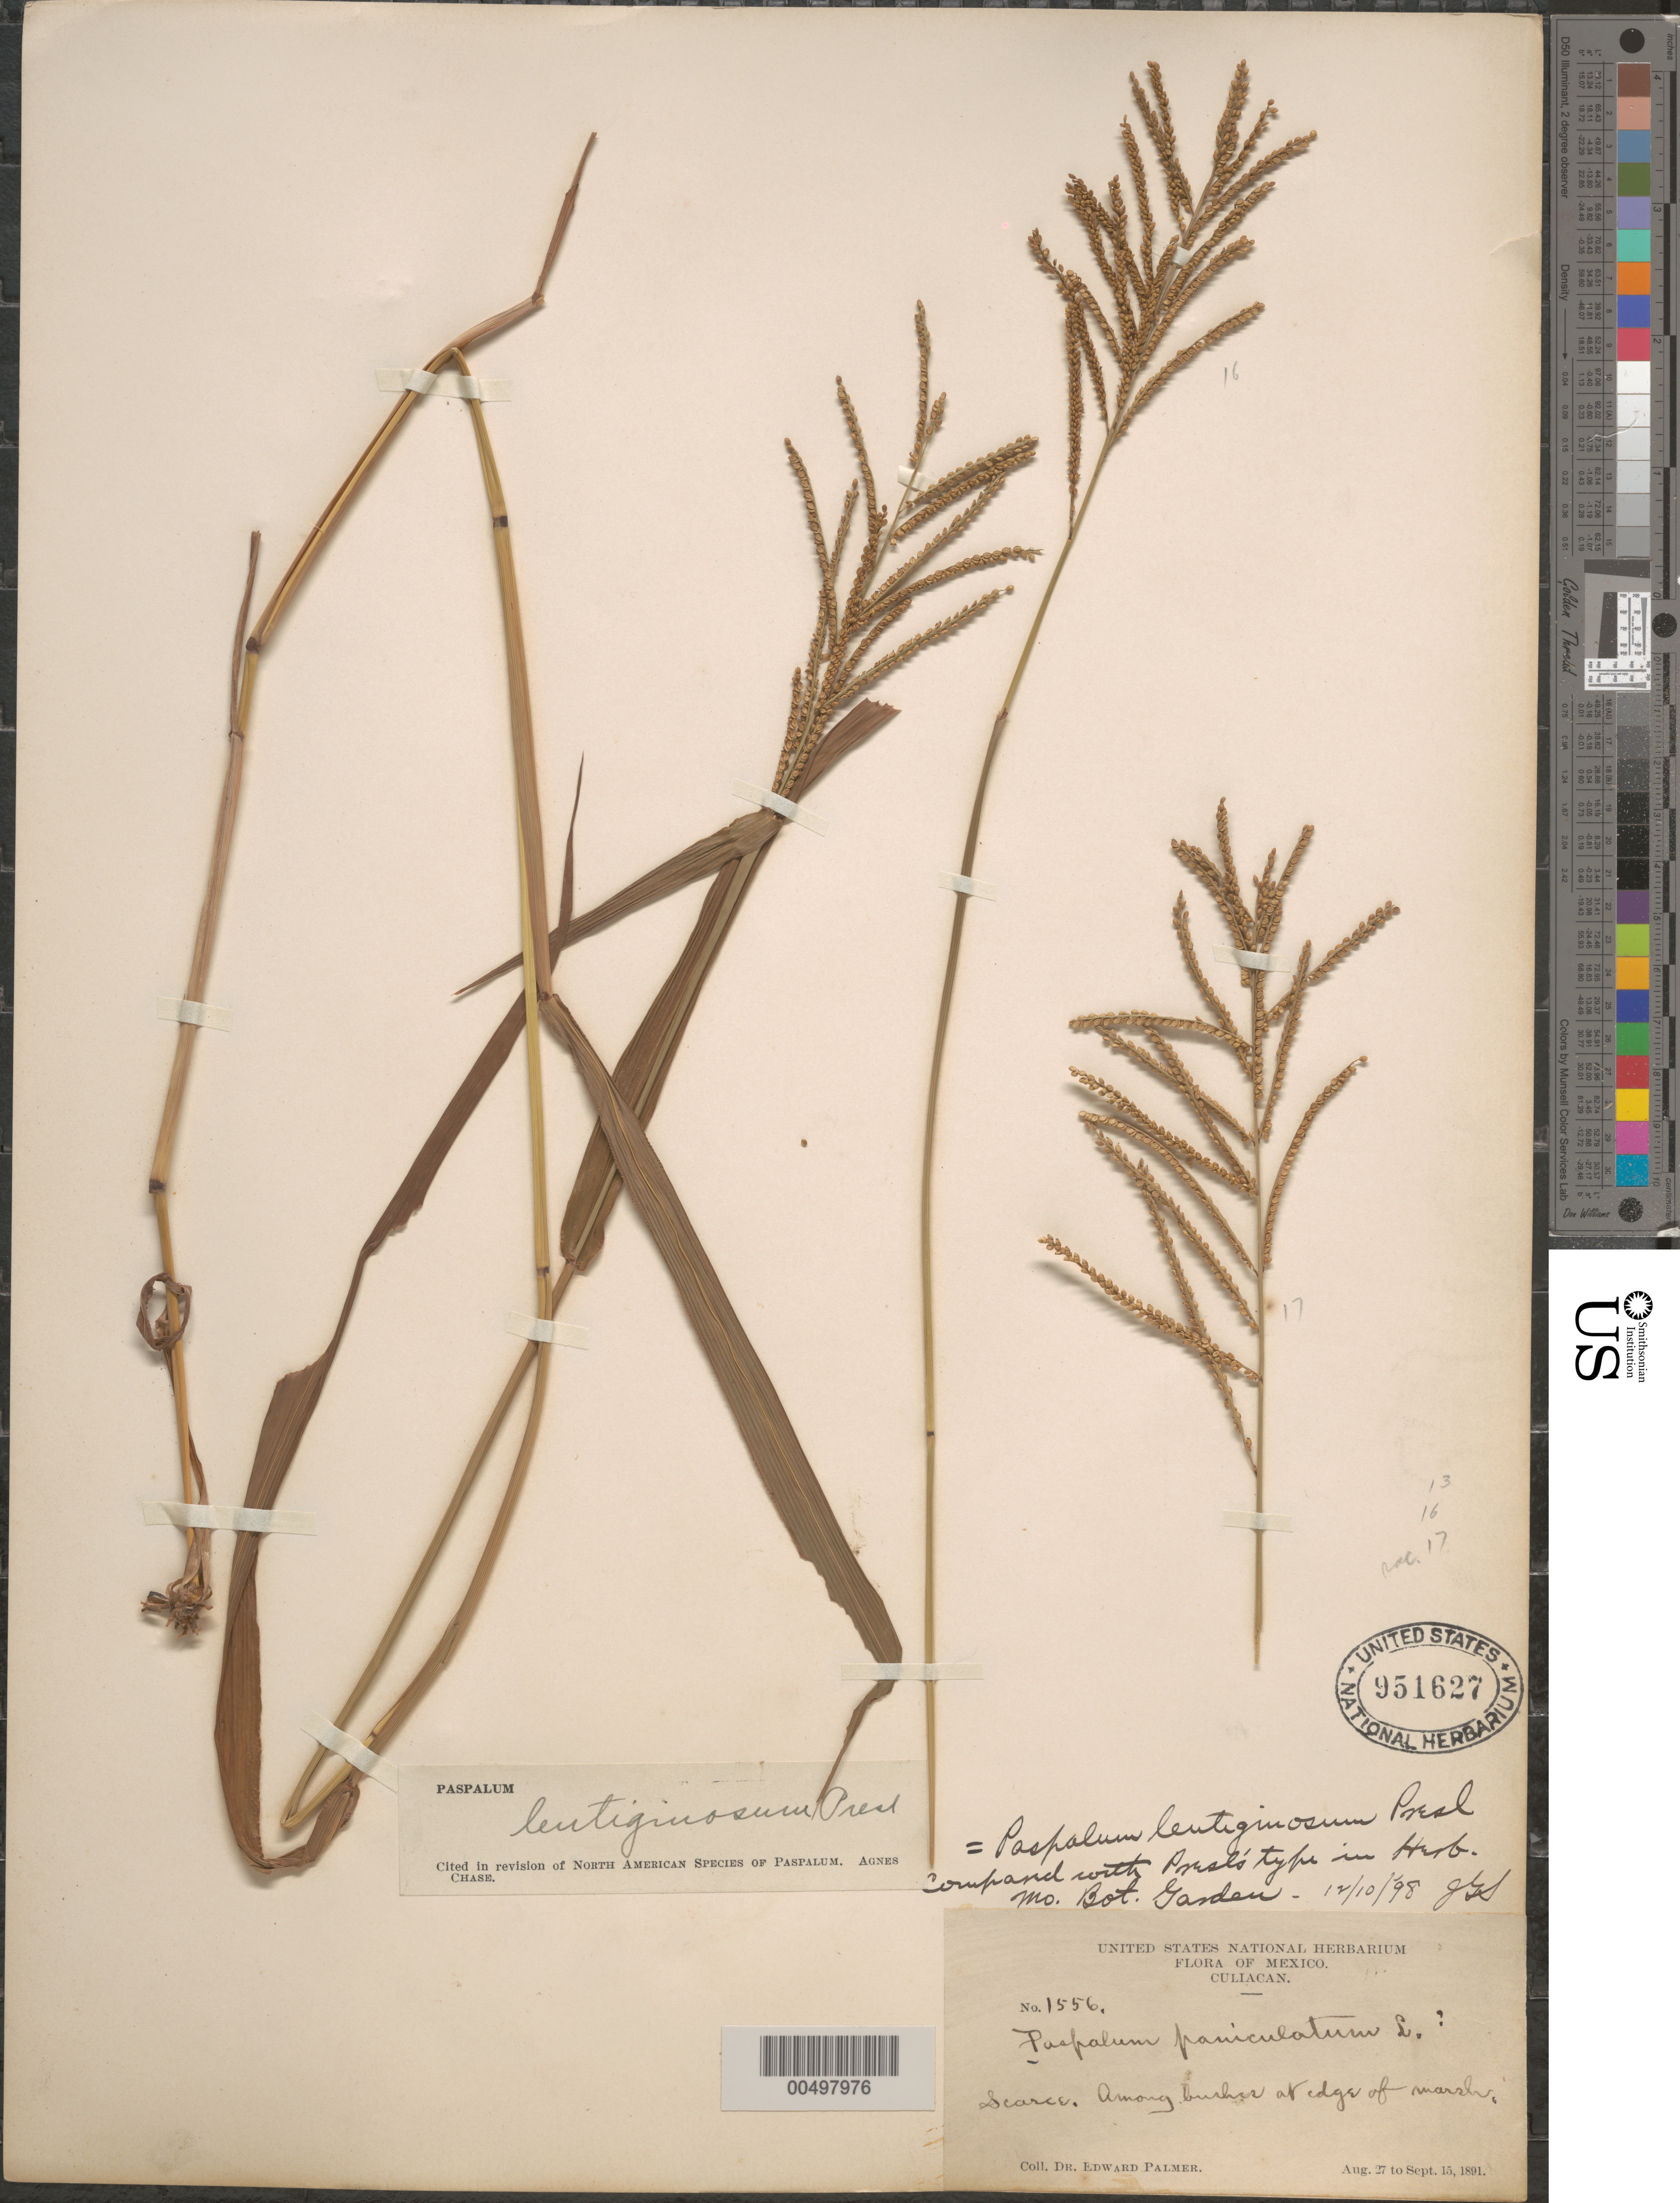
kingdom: Plantae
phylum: Tracheophyta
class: Liliopsida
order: Poales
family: Poaceae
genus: Paspalum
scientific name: Paspalum lentiginosum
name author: J. Presl in C. Presl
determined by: Chase, [M.] Agnes, (US)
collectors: E. Palmer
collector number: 1556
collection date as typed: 27 Aug 1891 to 15 Sep 1891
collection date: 1891-08-27/1891-09-15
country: Mexico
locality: Culiacan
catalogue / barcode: US 951627